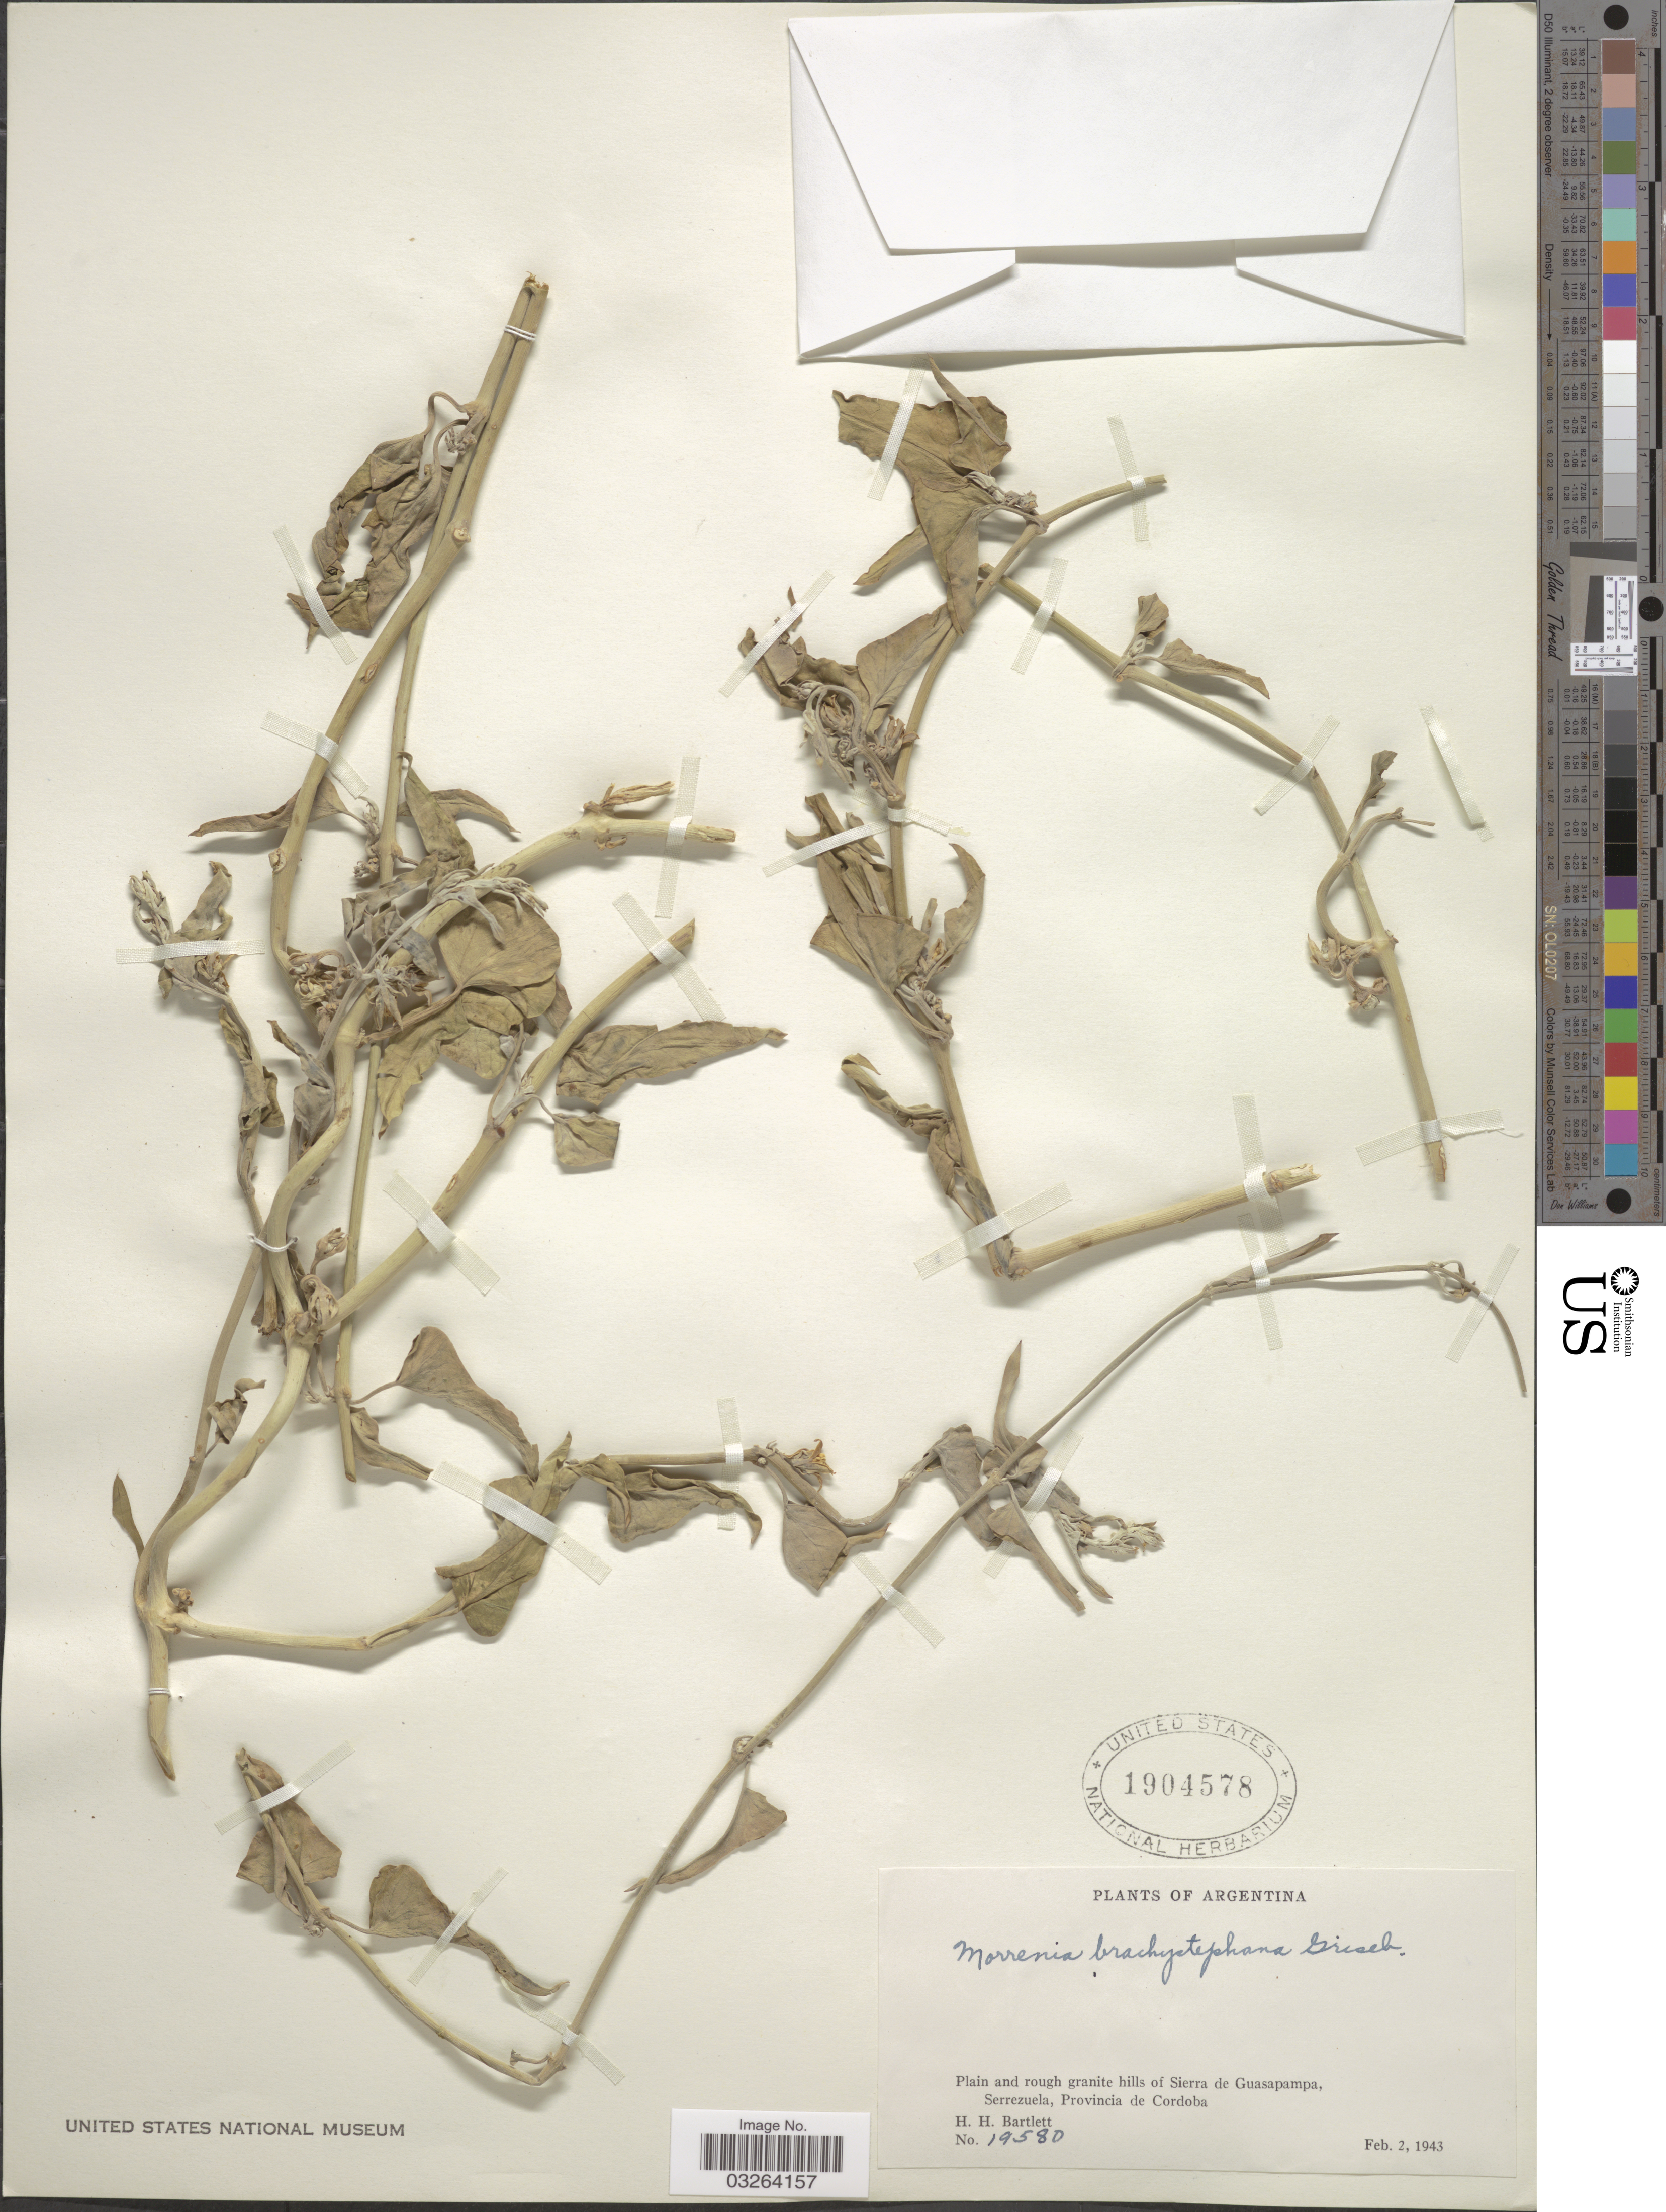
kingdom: Plantae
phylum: Tracheophyta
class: Magnoliopsida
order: Gentianales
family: Apocynaceae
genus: Morrenia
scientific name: Morrenia brachystephana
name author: Griseb.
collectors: H. H. Bartlett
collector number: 19580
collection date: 1943-02-02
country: Argentina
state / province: Cordoba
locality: Plain and rough granite hills of Sierra de Guasapampa, Serrezuela, Provincia de Cordoba.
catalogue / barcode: US 1904578